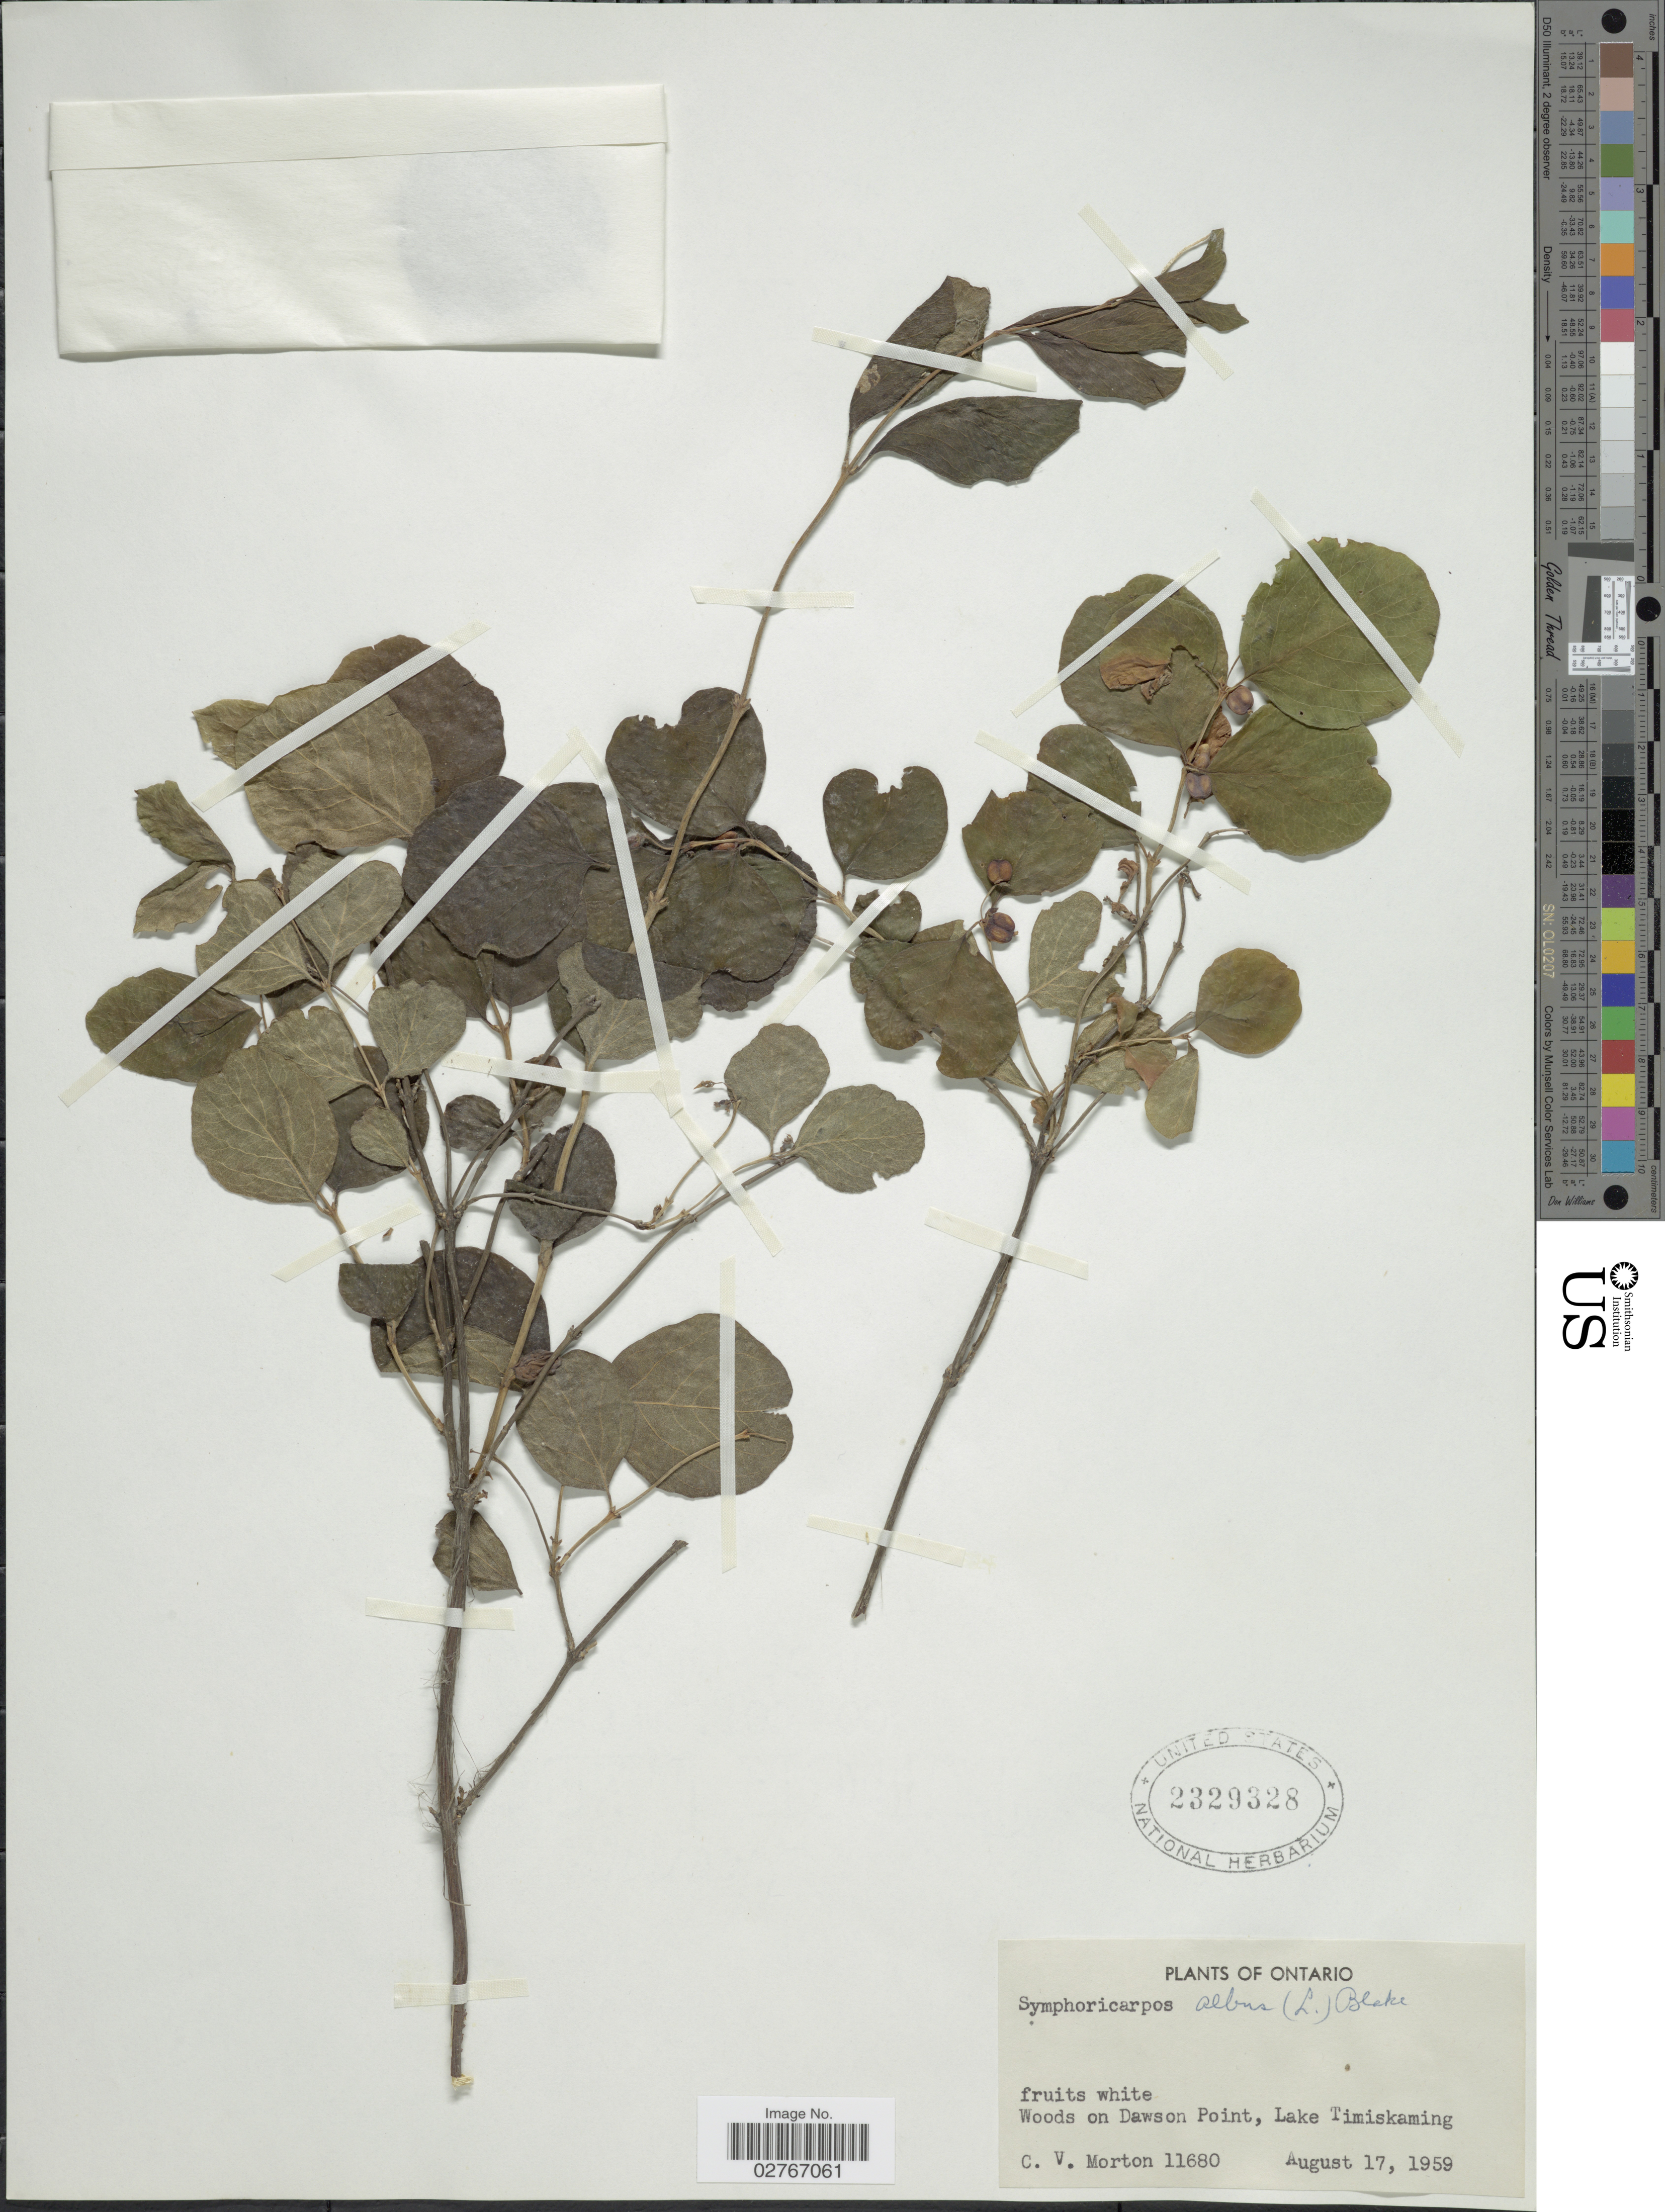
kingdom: Plantae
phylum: Tracheophyta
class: Magnoliopsida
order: Dipsacales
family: Caprifoliaceae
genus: Symphoricarpos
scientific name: Symphoricarpos albus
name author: (L.) S.F. Blake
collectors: C. V. Morton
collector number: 11680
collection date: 1959-08-17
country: Canada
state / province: Ontario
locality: Woods on Dawson Point, Lake Timiskaming.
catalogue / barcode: US 2329328